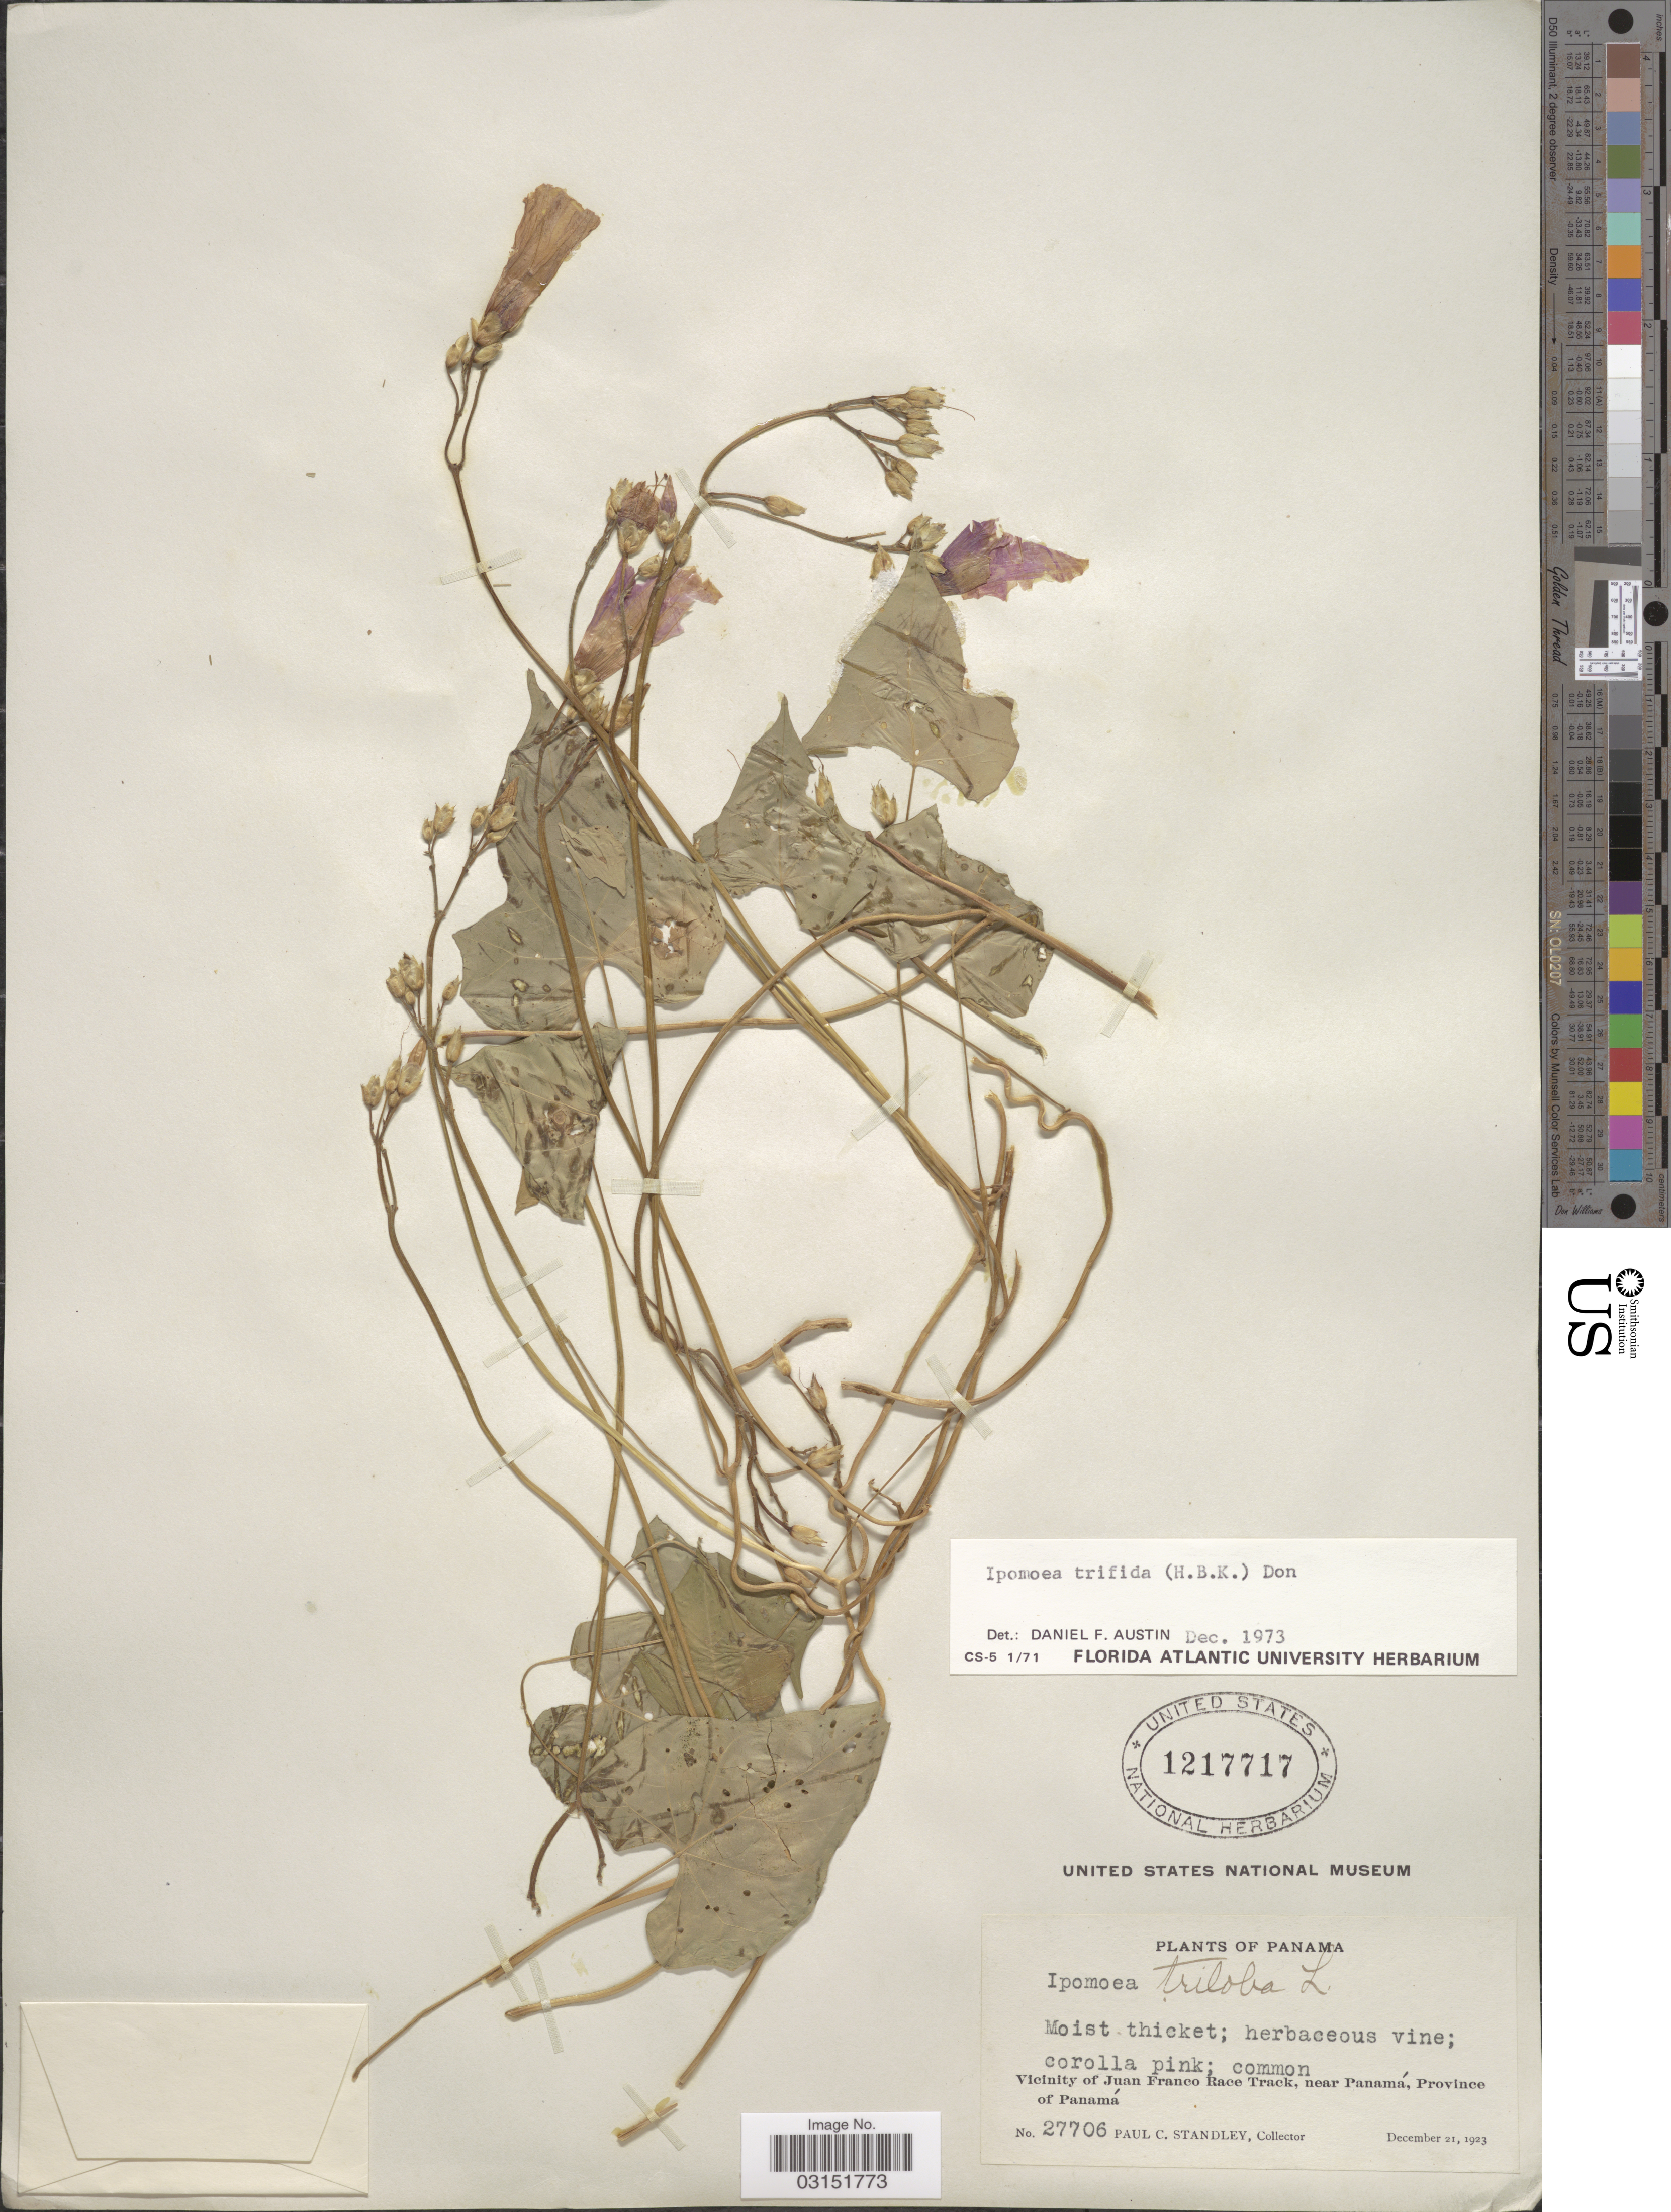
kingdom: Plantae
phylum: Tracheophyta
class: Magnoliopsida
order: Solanales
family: Convolvulaceae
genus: Ipomoea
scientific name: Ipomoea trifida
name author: (Kunth) G. Don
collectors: P. C. Standley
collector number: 27706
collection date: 1923-12-21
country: Panama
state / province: Panamá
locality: Vicinity of Juan Franco Race Track, near Panamá.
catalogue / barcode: US 1217717